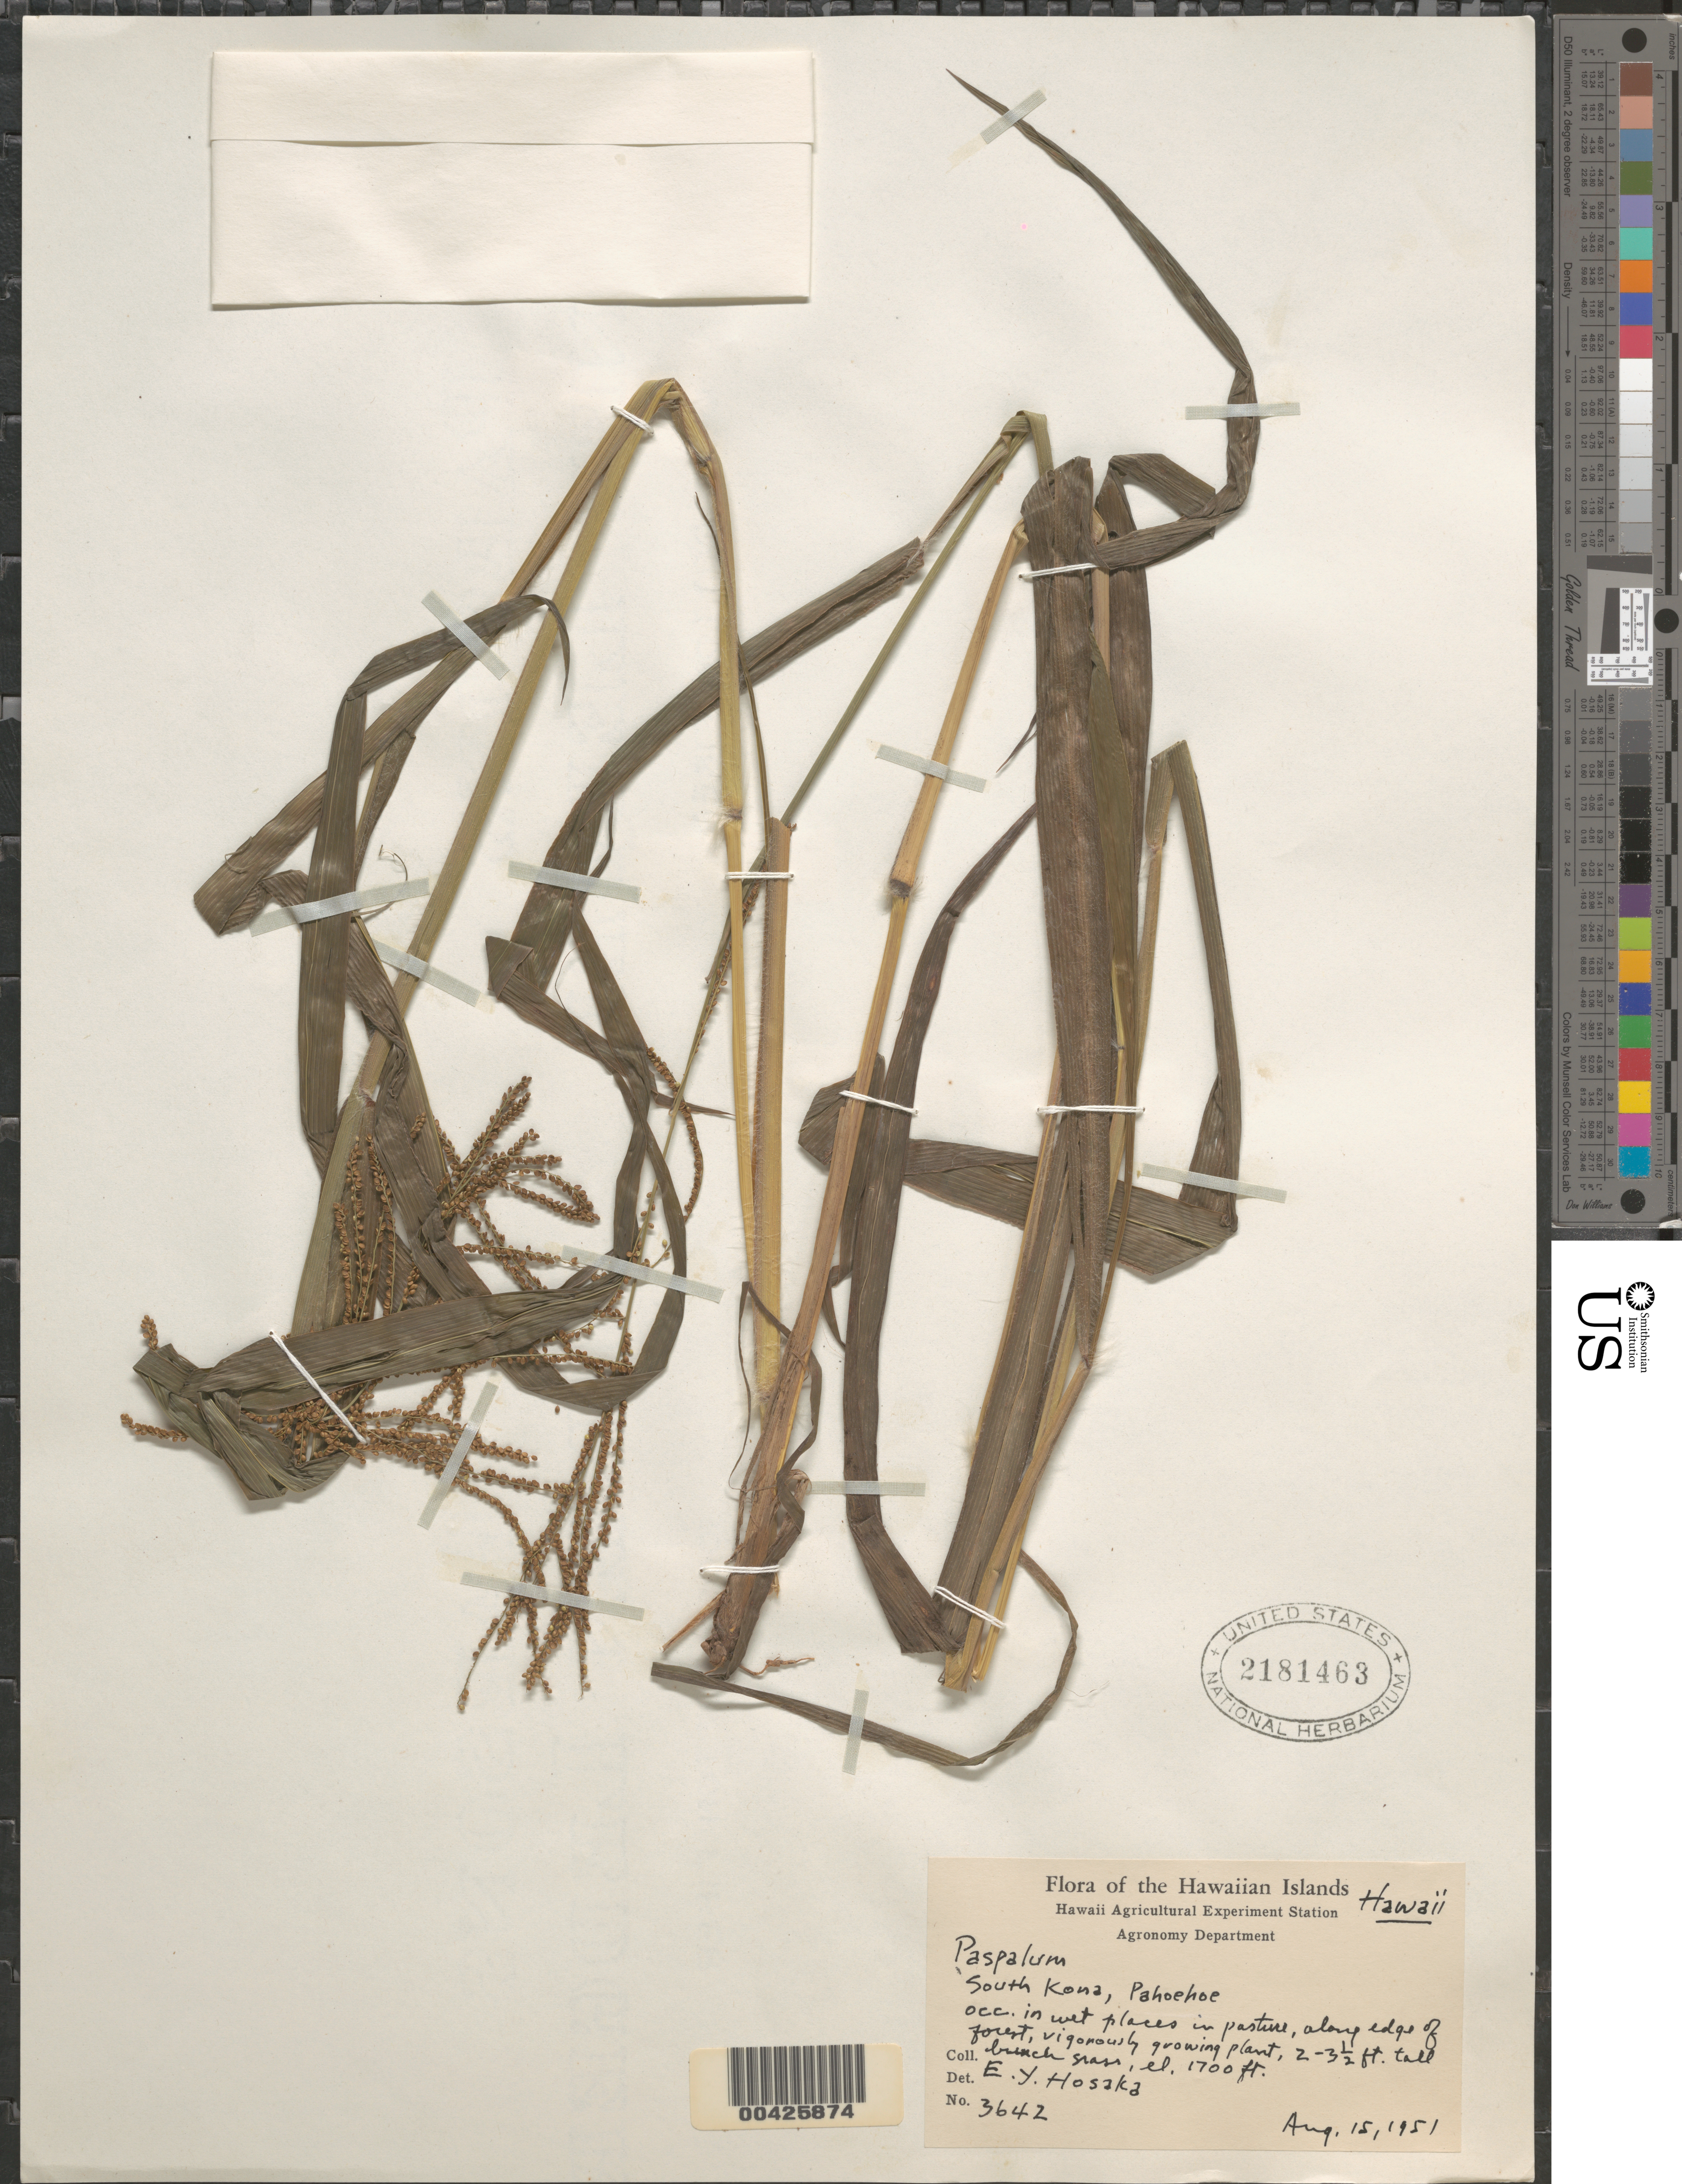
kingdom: Plantae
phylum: Tracheophyta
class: Liliopsida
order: Poales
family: Poaceae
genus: Paspalum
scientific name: Paspalum paniculatum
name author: L.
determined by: Faccenda, K.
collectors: E. Y. Hosaka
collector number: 3642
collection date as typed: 15 Aug 1951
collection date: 1951-08-15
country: United States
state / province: Hawaii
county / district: Hawaii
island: Hawaii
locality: South Kona, Pahoehoe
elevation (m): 518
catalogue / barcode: US 2181463